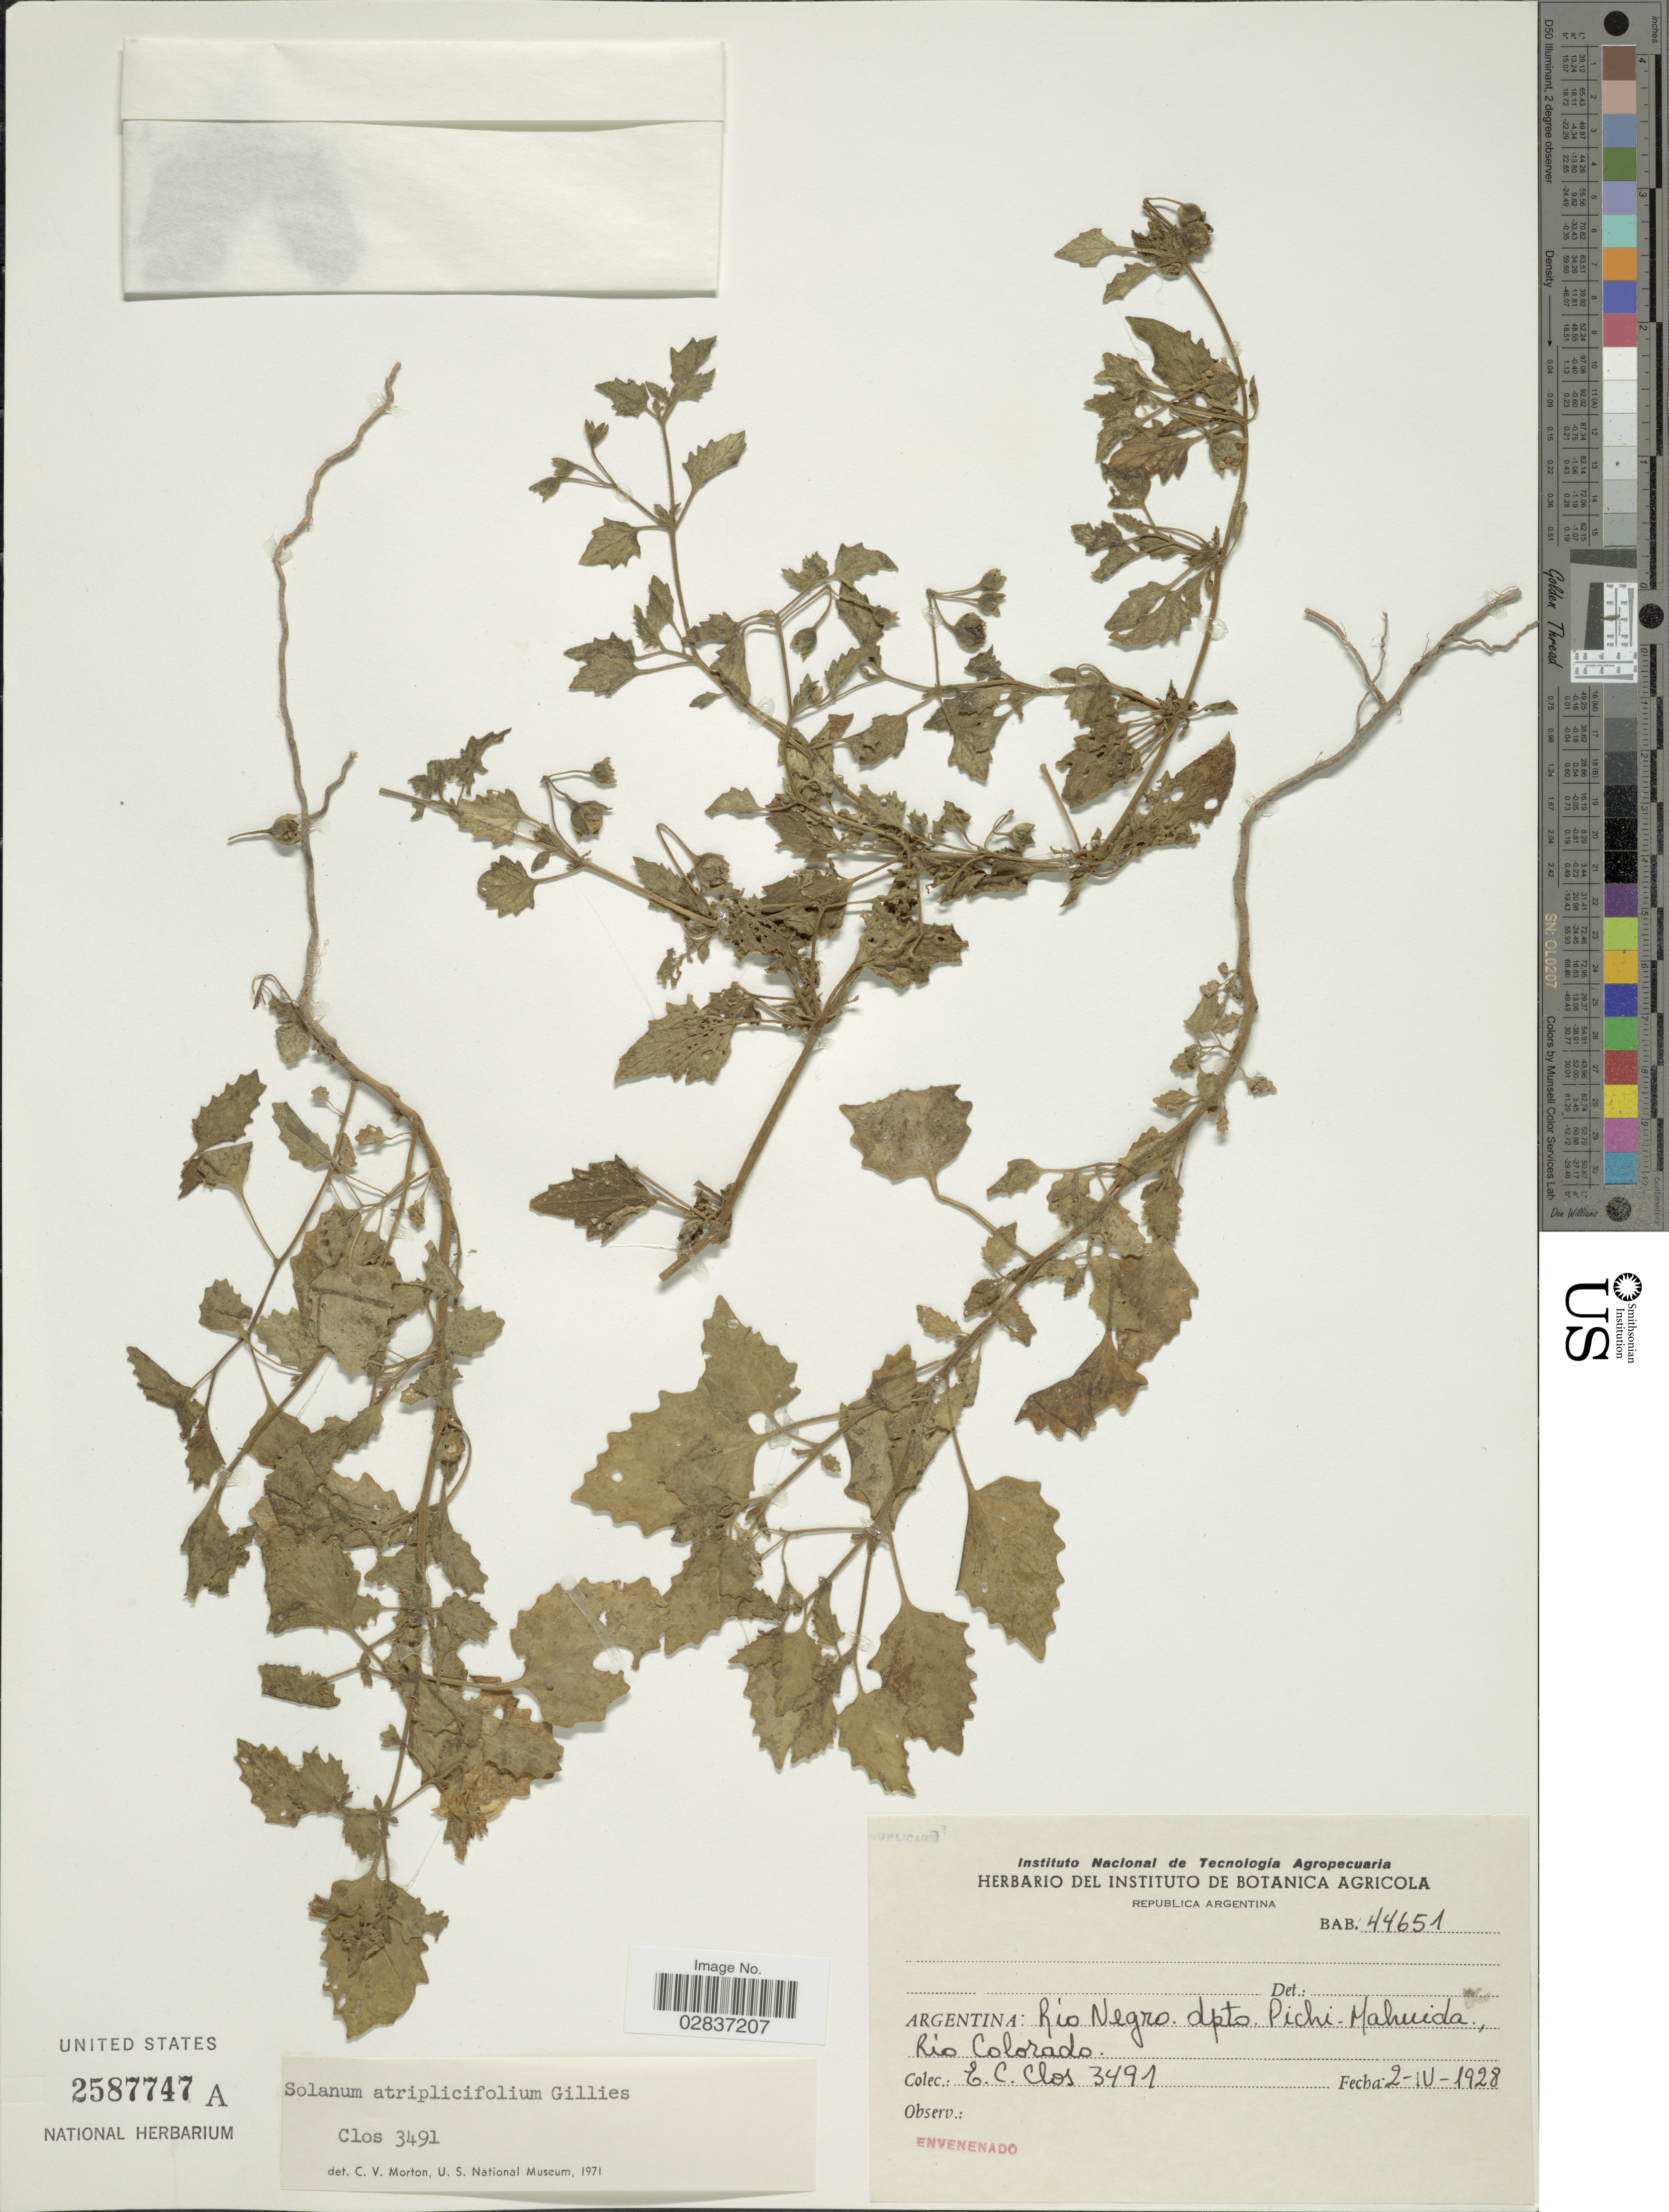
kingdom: Plantae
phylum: Tracheophyta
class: Magnoliopsida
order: Solanales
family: Solanaceae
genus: Solanum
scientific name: Solanum atriplicifolium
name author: Gillies ex Nees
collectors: E. Clos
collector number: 3491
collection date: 1928-04-02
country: Argentina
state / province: Rio Negro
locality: Rio Negro dpto. Pichi-Mahuida., Rio Colorado.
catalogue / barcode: US 2587747A